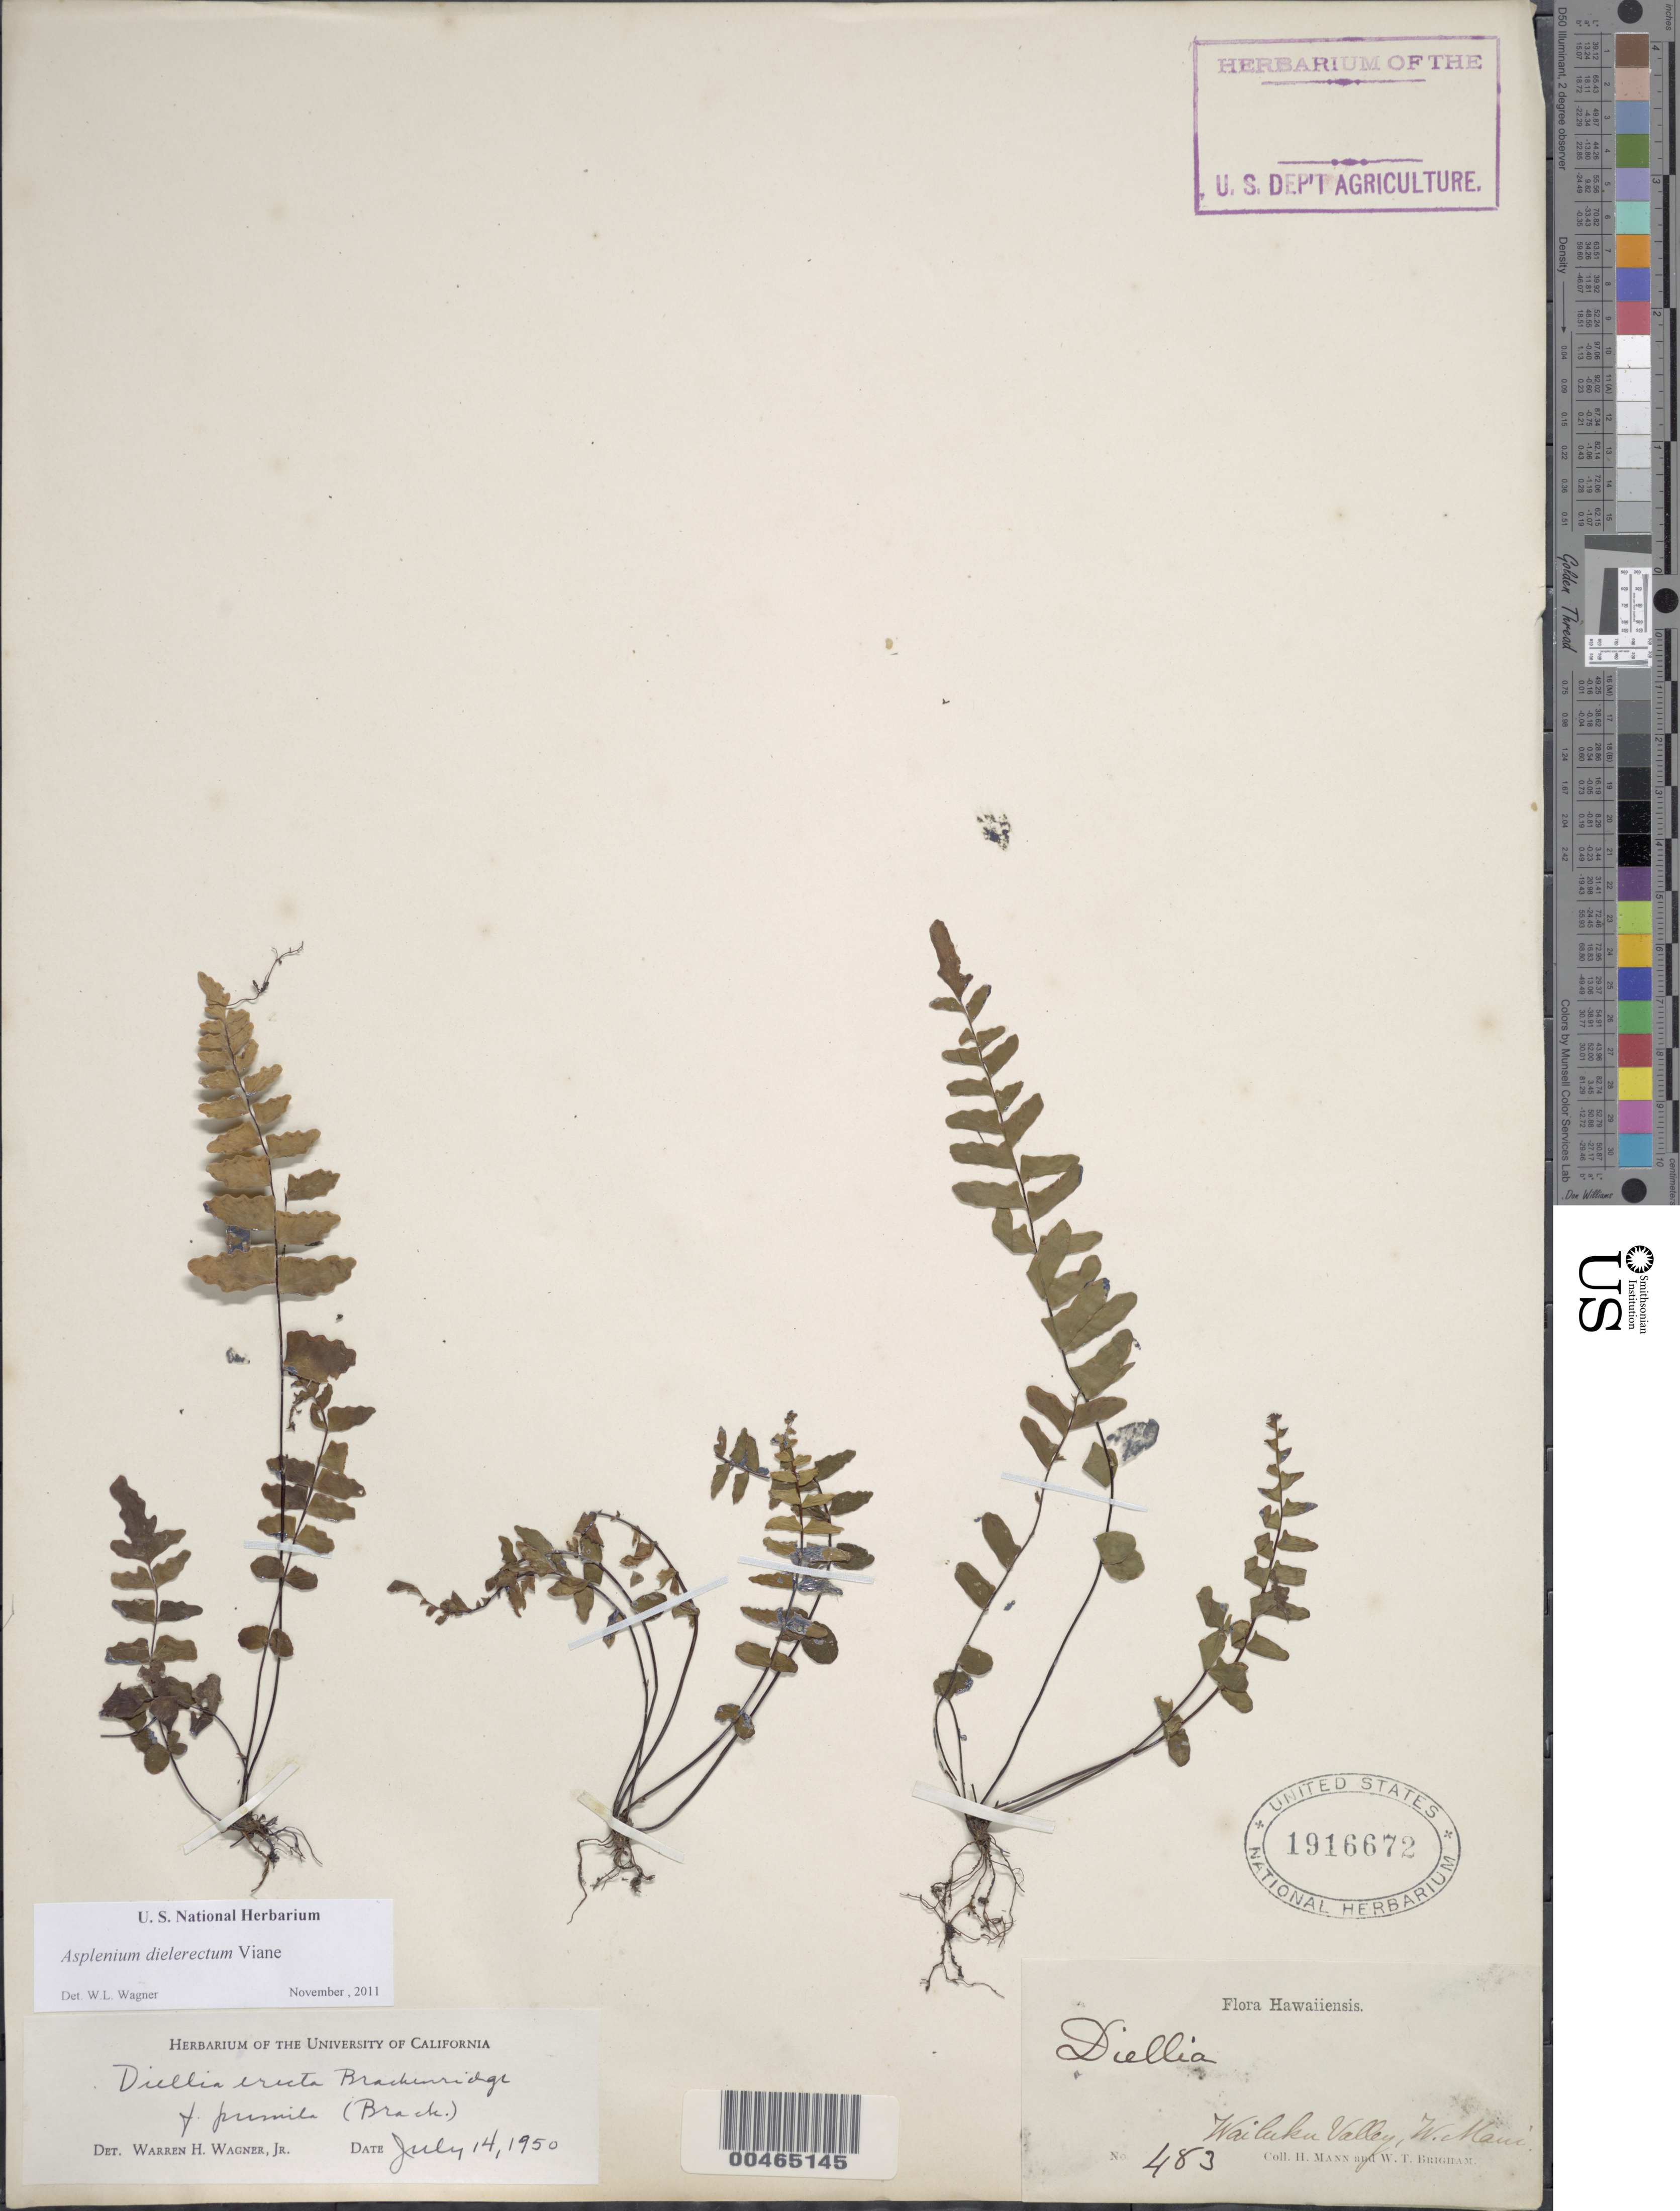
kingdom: Plantae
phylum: Tracheophyta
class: Polypodiopsida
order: Polypodiales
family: Aspleniaceae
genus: Asplenium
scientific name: Asplenium dielerectum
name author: Viane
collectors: H. Mann & W. T. Brigham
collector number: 483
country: United States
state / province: Hawaii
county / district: Maui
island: Maui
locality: Wailuku Valley, W Maui, Maui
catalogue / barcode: US 1916672